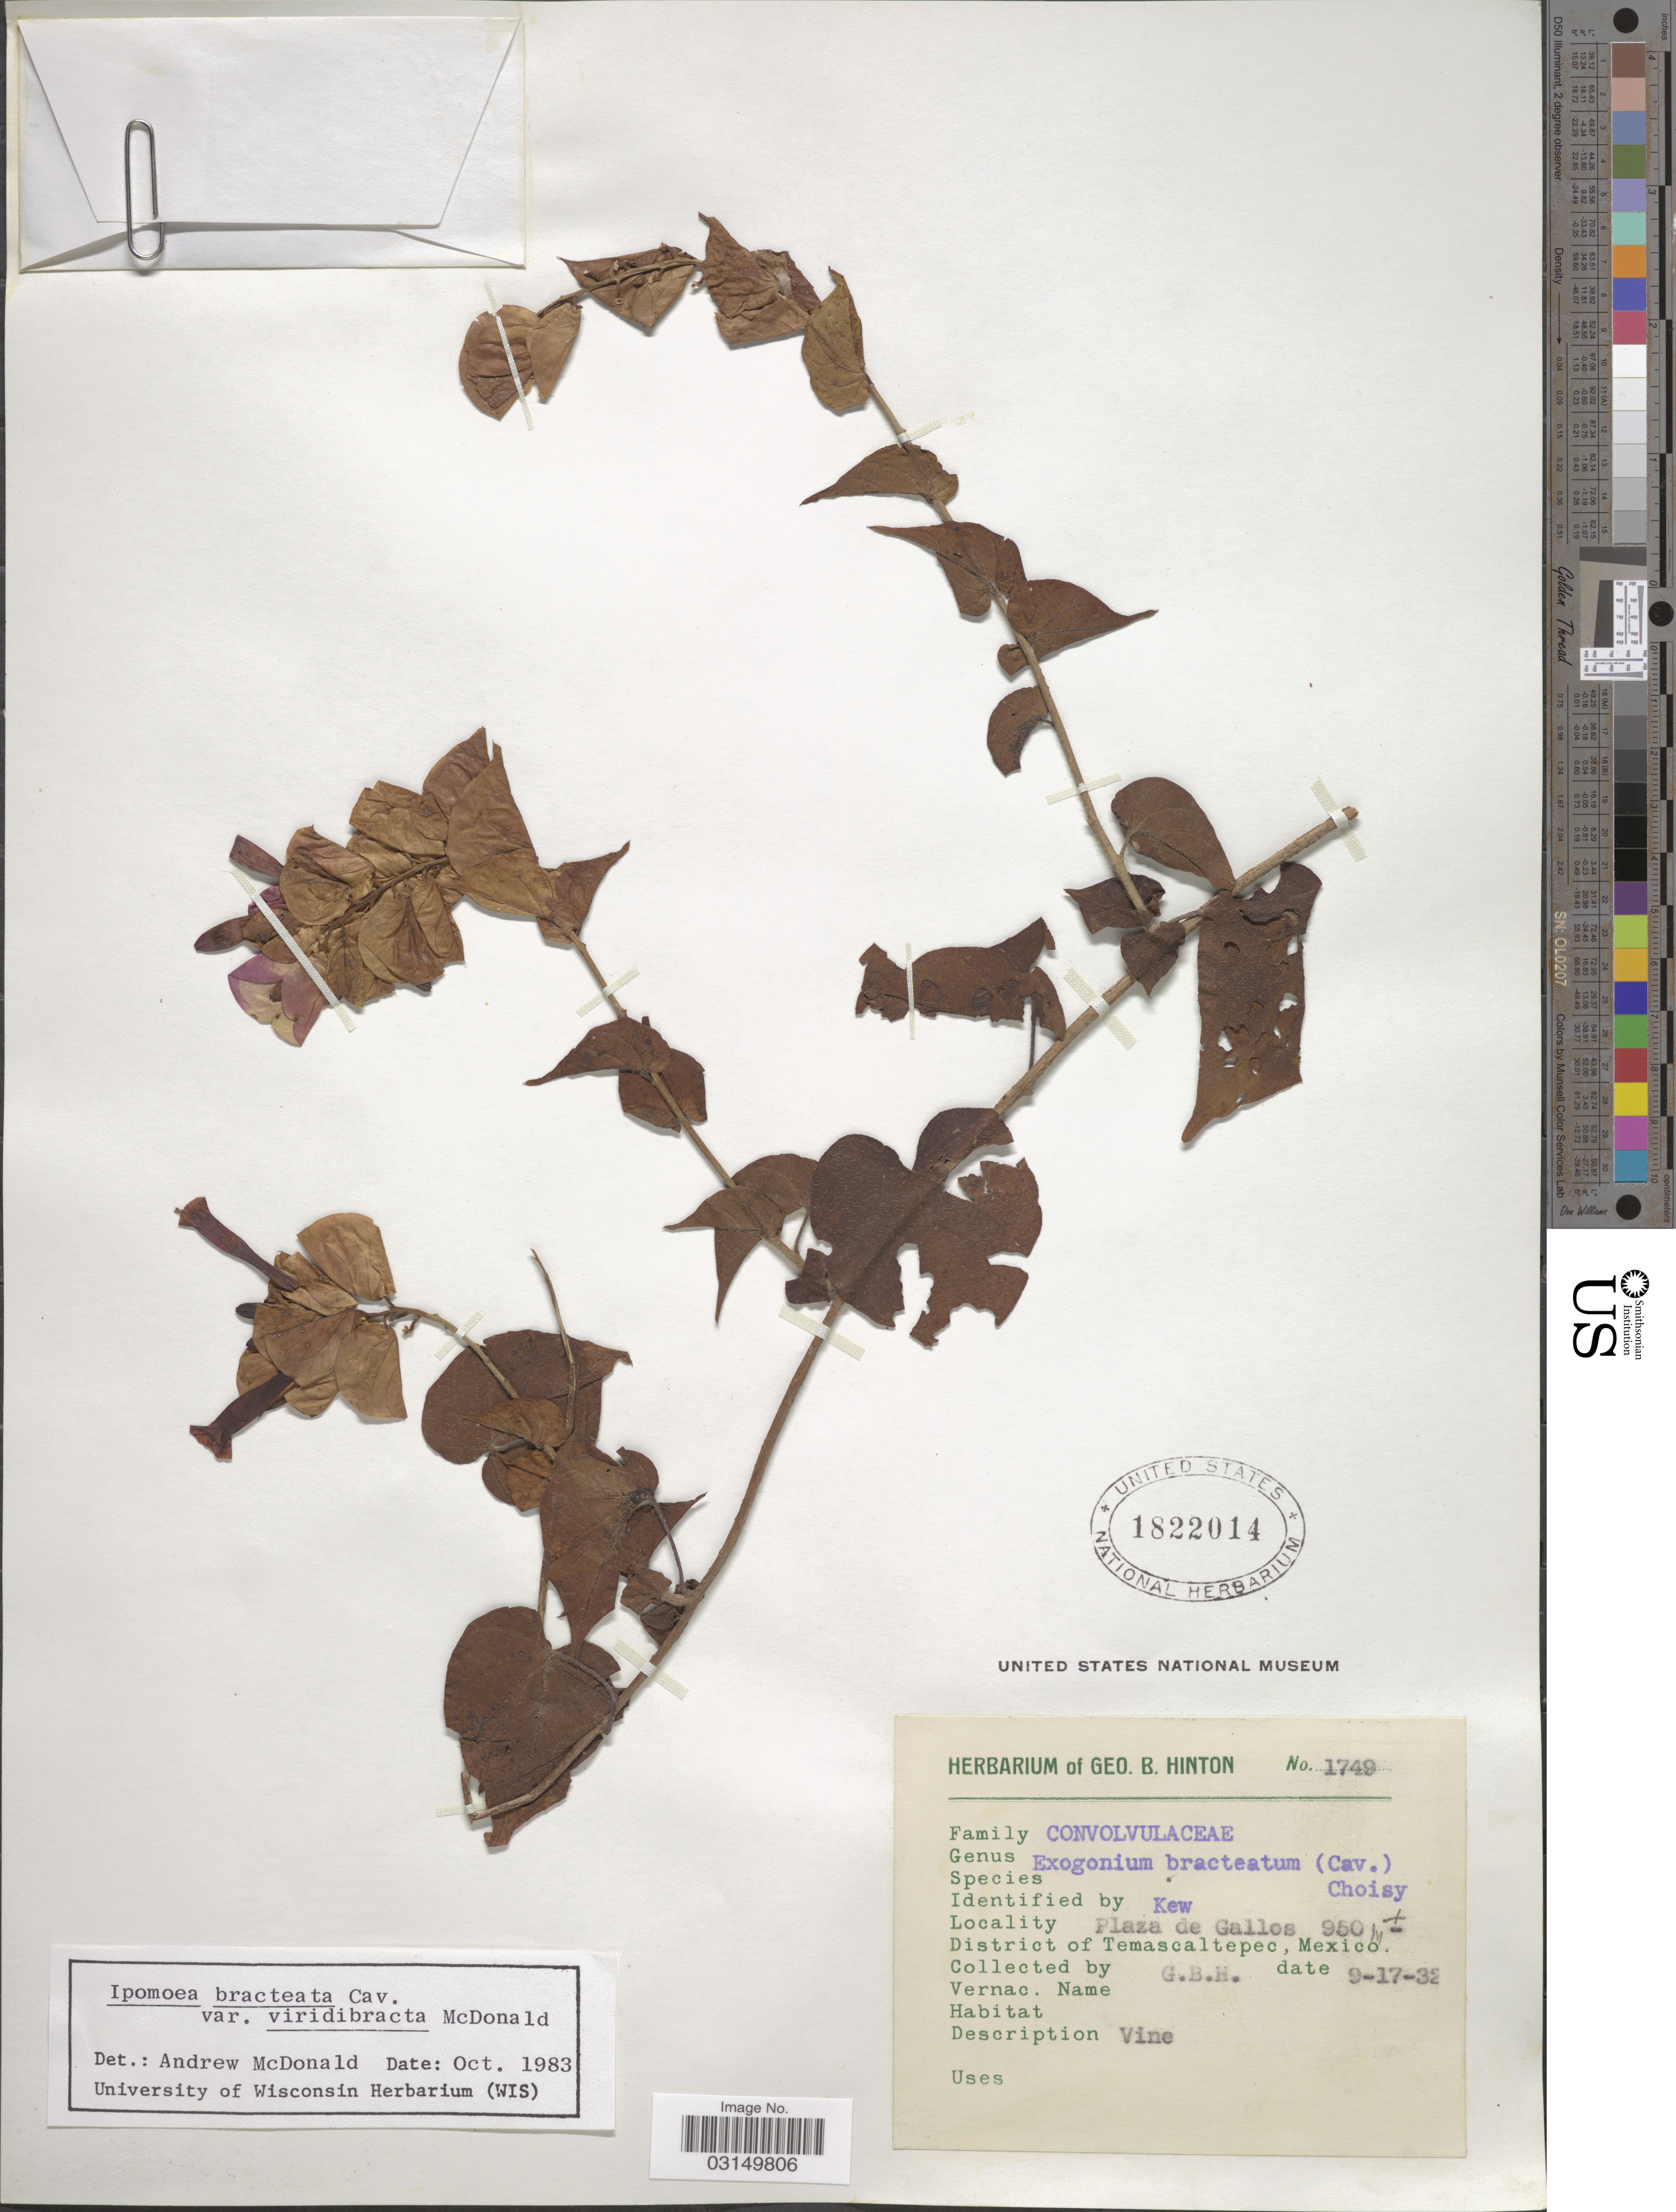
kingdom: Plantae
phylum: Tracheophyta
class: Magnoliopsida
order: Solanales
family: Convolvulaceae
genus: Ipomoea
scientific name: Ipomoea bracteata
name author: Cav.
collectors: G. B. Hinton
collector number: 1749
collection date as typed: Transcribed d/m/y: 17/9/32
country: Mexico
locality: Plaza de Gallos, District of Temascaltepec, Mexico.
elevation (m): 950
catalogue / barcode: US 1822014